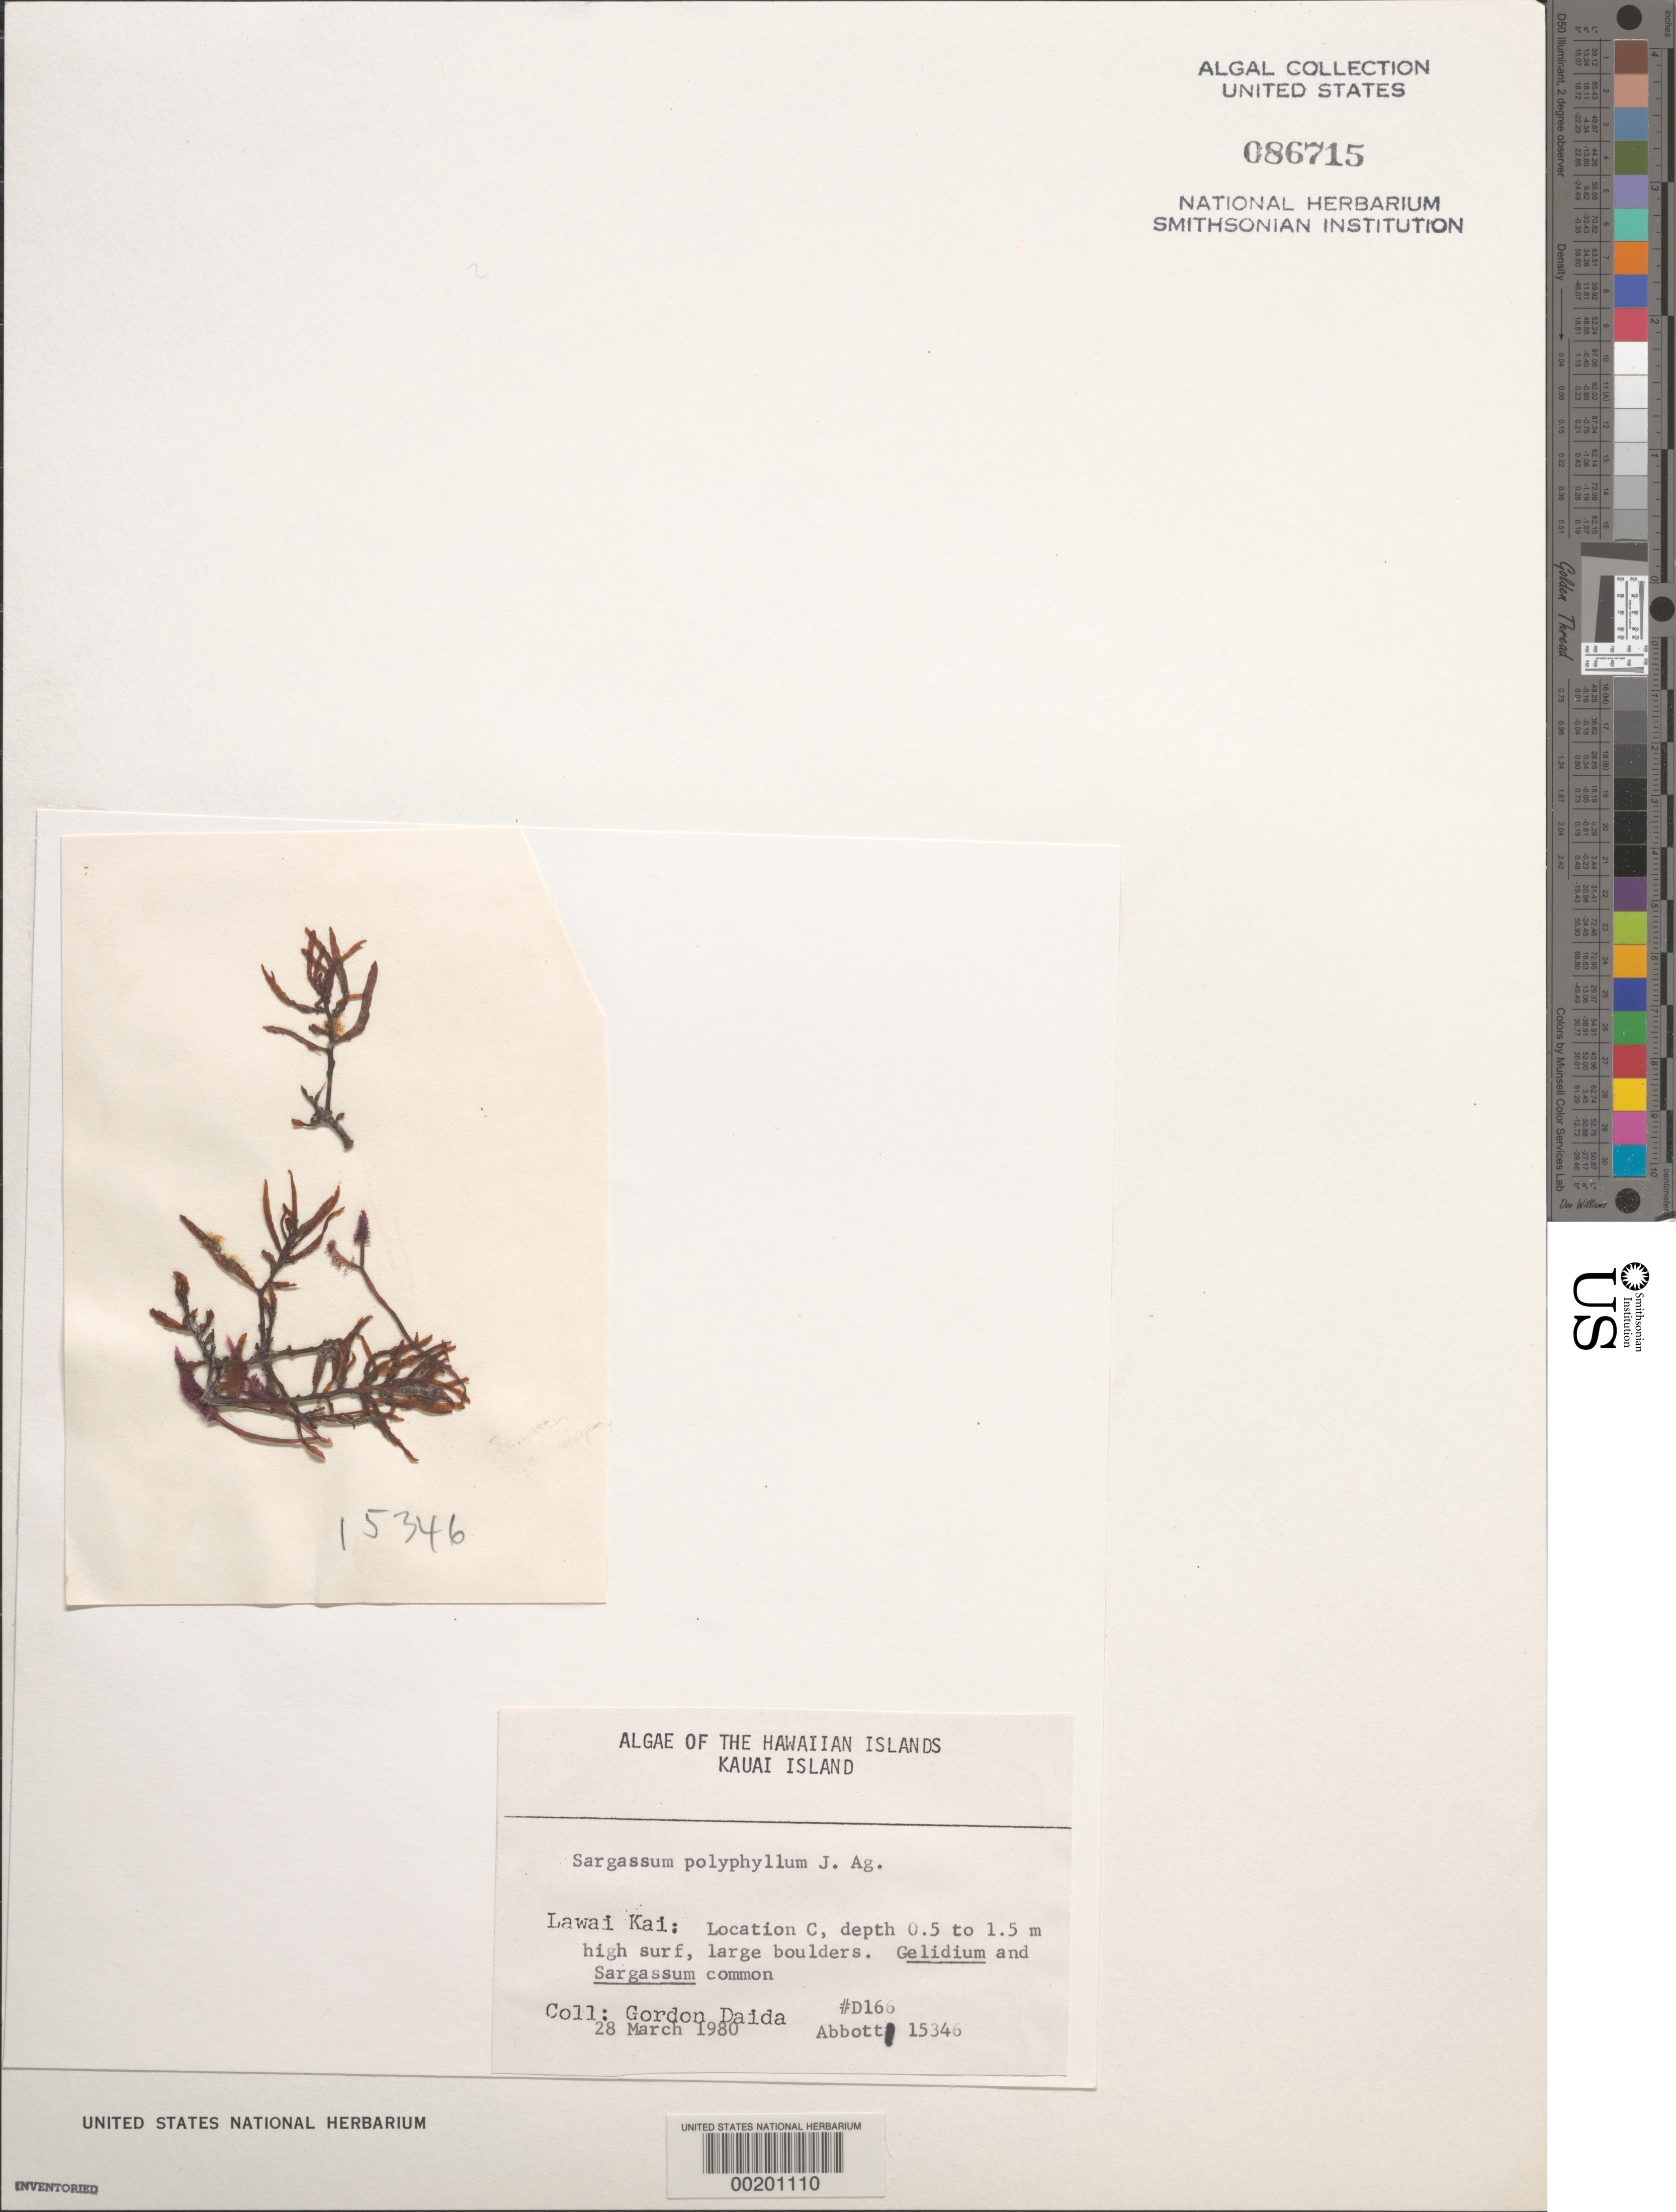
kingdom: Chromista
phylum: Ochrophyta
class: Phaeophyceae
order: Fucales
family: Sargassaceae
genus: Sargassum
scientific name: Sargassum polyphyllum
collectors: G. Daida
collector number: & IAA 15346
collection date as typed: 28 Mar 1980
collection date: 1980-03-28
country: United States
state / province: Hawaii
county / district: Kauai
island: Kaua'i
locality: Lawai Kai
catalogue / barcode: US 86715